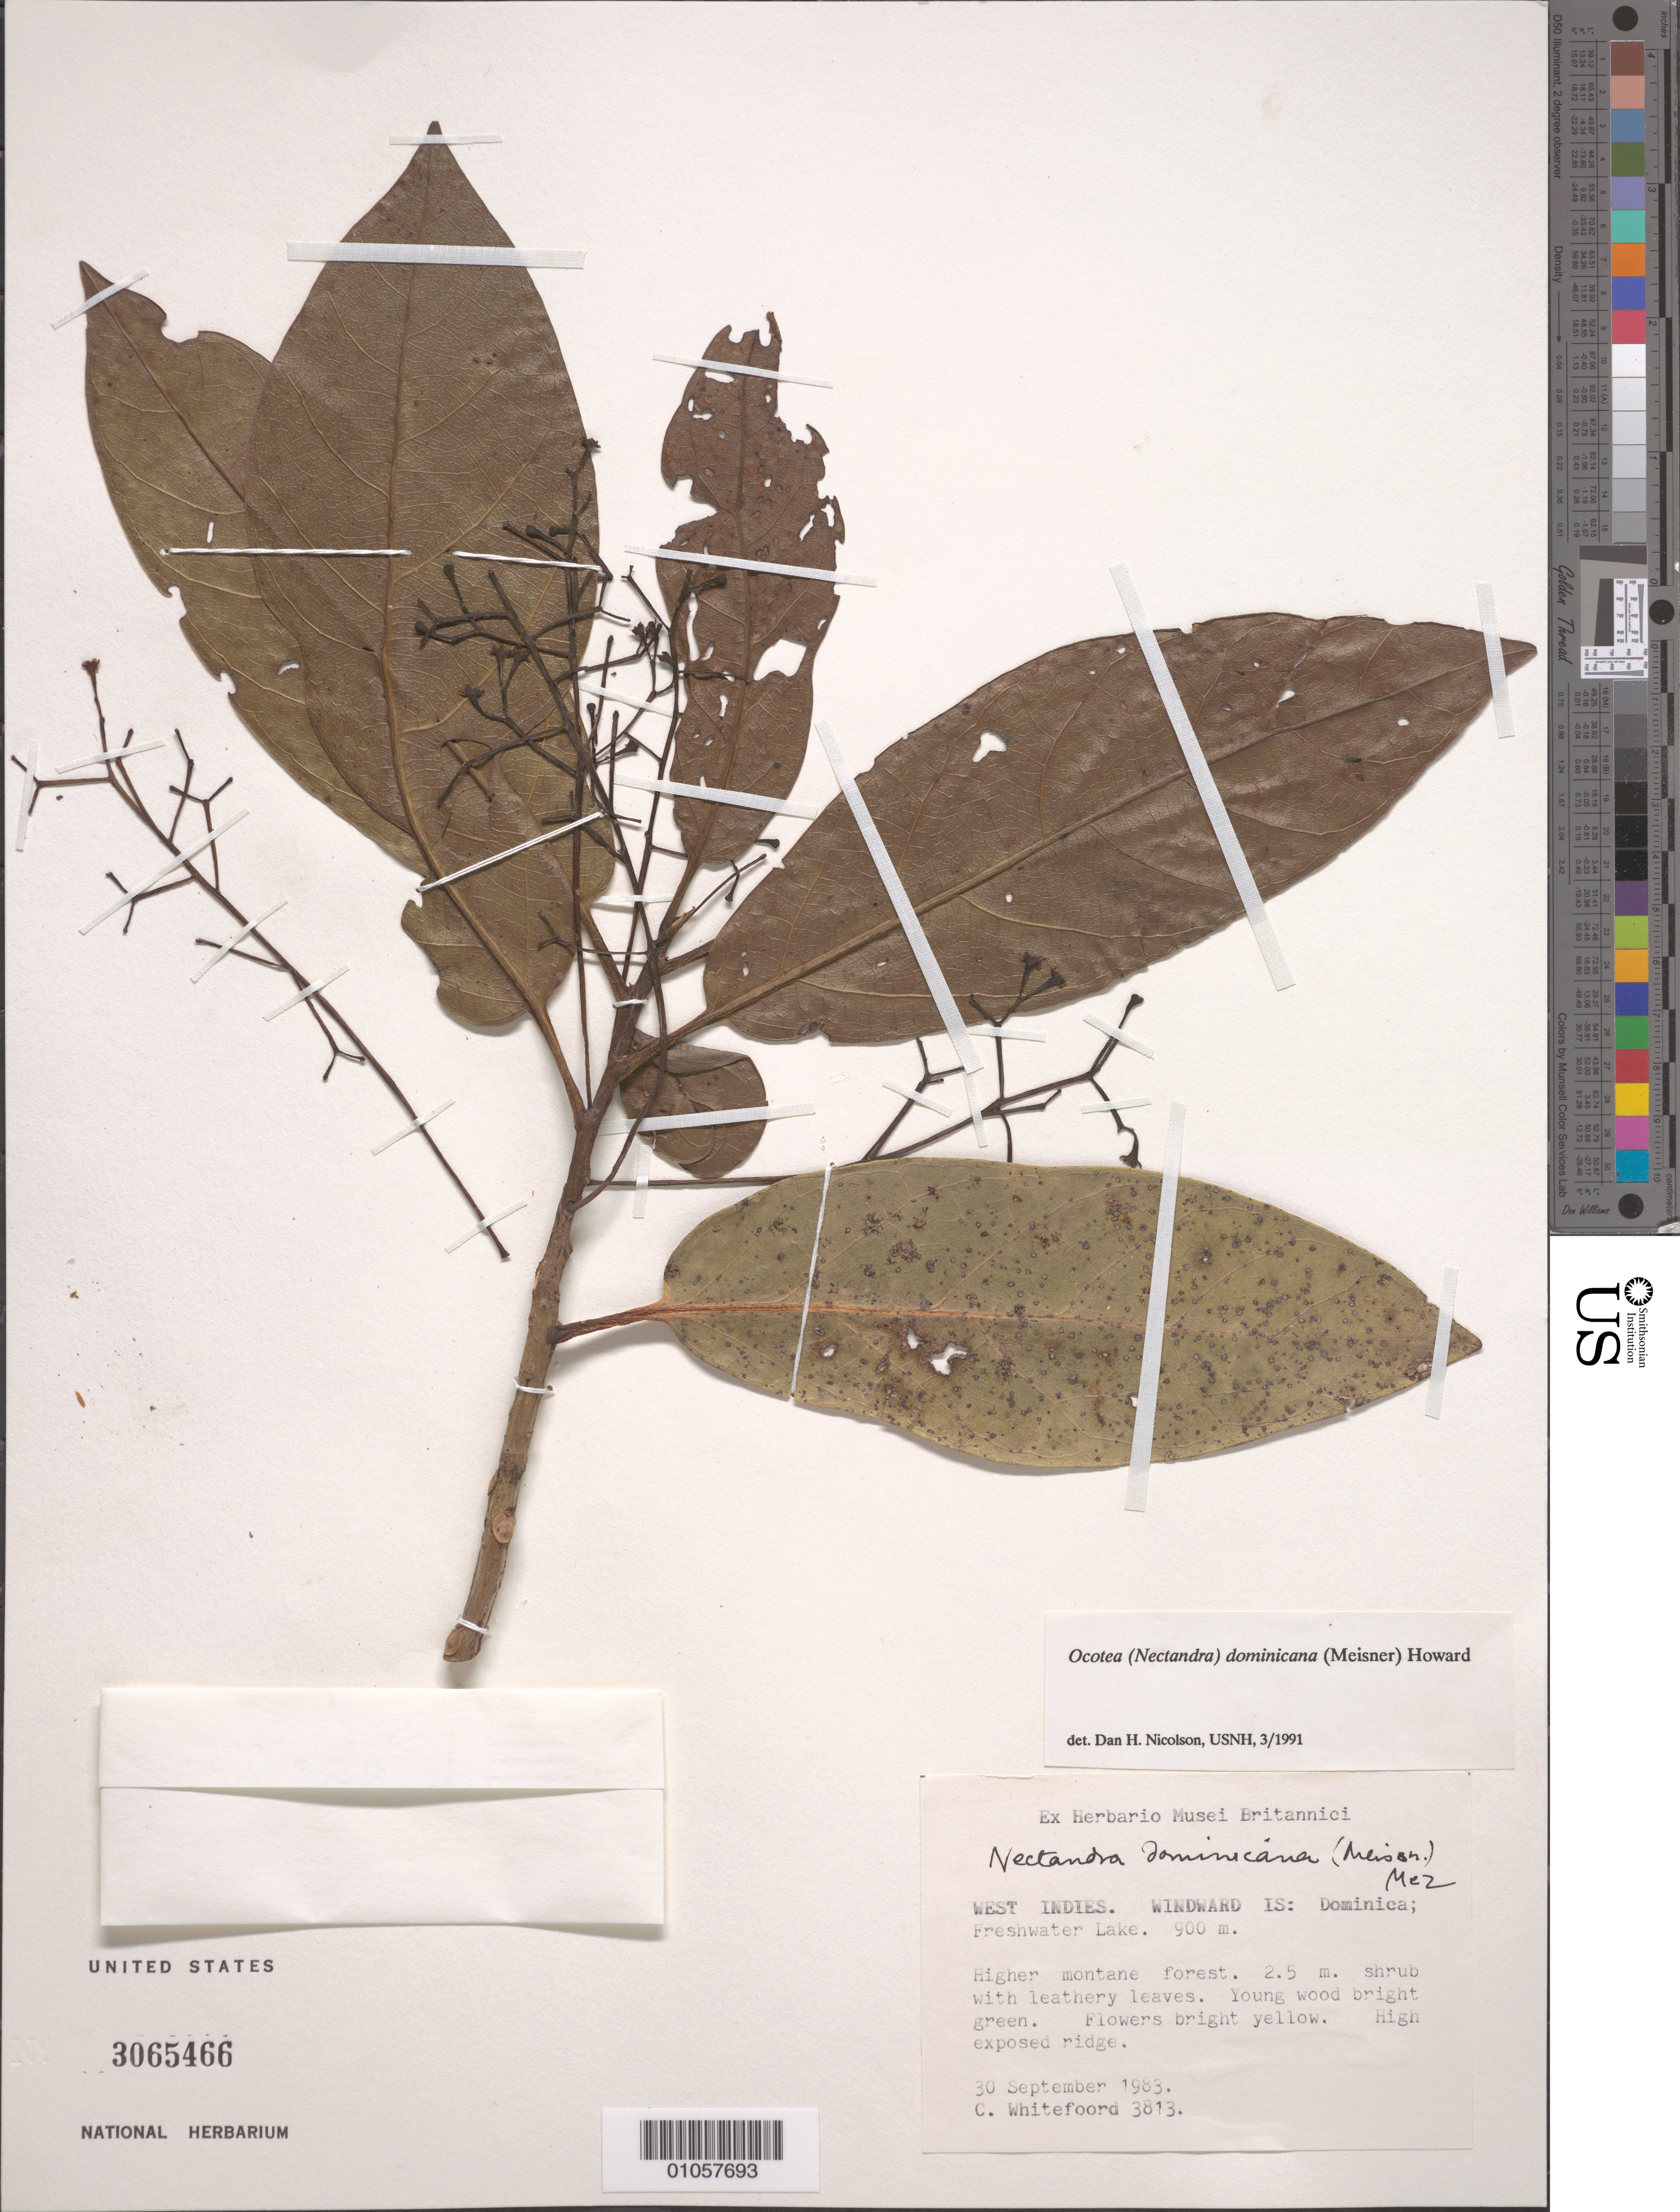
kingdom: Plantae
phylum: Tracheophyta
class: Magnoliopsida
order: Laurales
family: Lauraceae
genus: Ocotea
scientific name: Ocotea dominicana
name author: (Meisn.) R.A. Howard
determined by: Nicolson, Dan H.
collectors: C. Whitefoord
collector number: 3813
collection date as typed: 30 Sep 1983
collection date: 1983-09-30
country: Dominica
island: Dominica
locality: Freshwater Lake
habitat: Higher montane forest; high exposed ridge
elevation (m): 900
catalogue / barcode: US 3065466